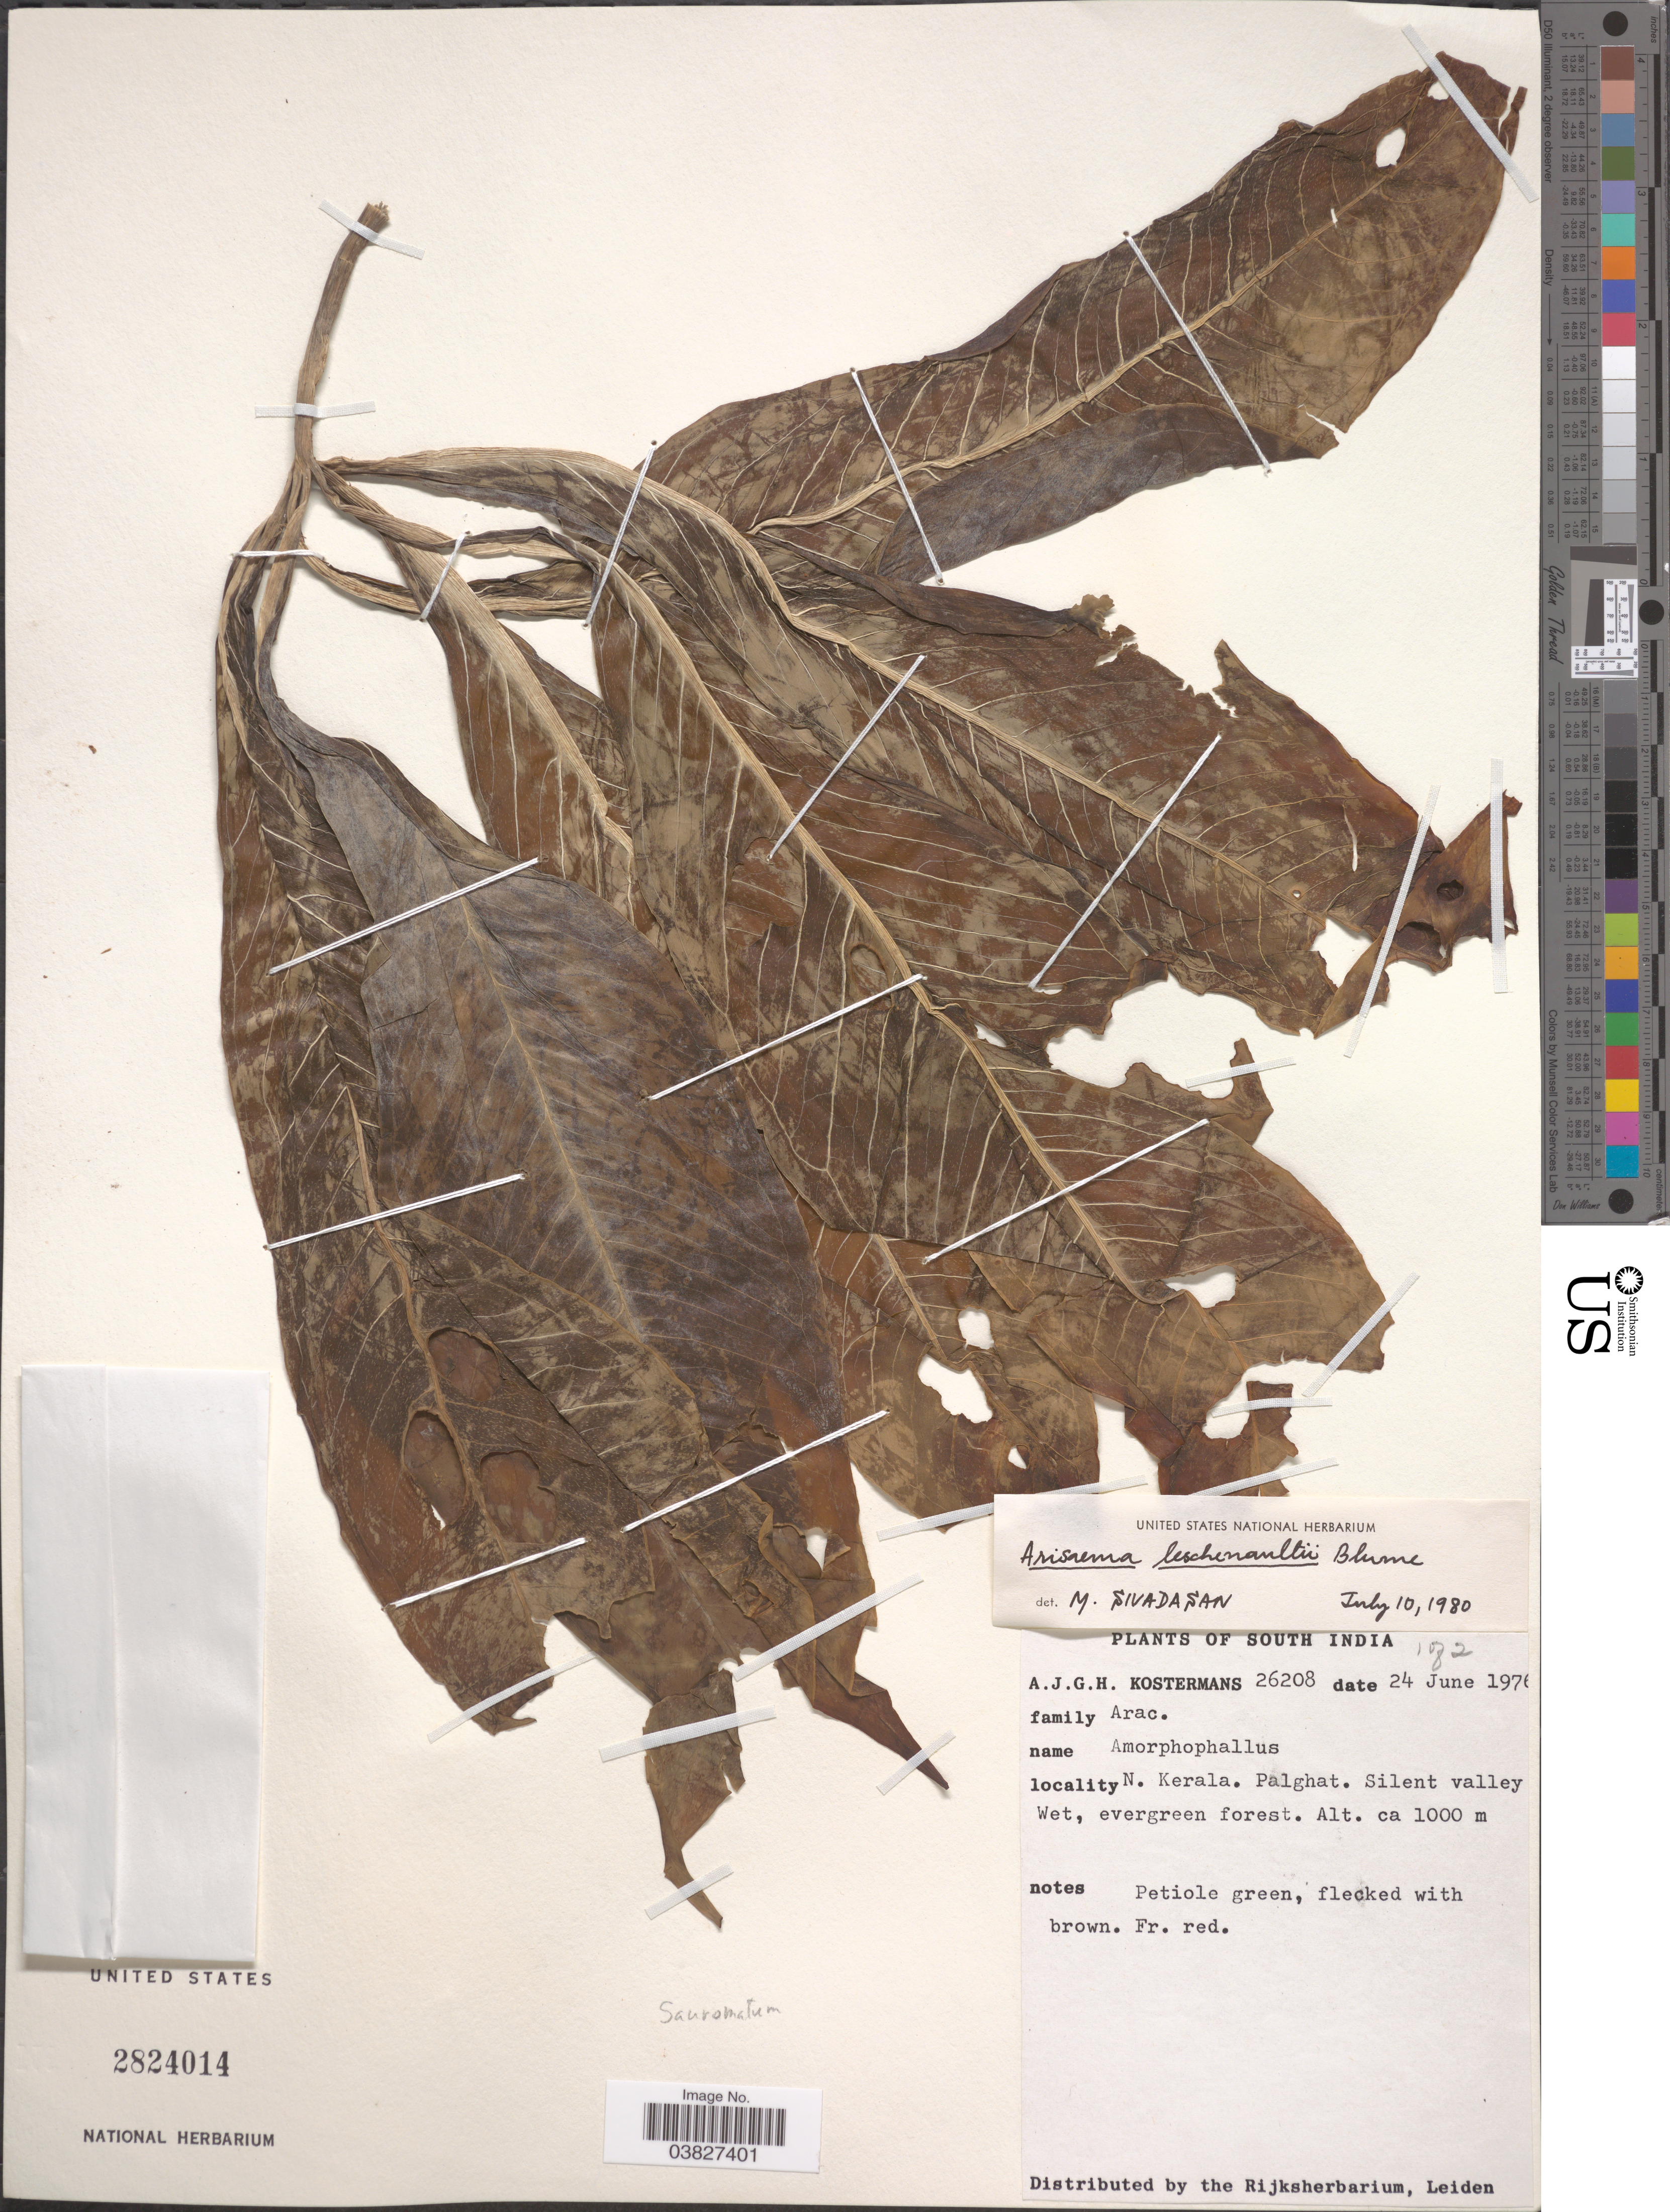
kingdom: Plantae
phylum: Tracheophyta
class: Liliopsida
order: Alismatales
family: Araceae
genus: Arisaema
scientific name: Arisaema leschenaultii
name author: Blume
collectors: A. J. G. Kostermans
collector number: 26208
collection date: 1976-06-24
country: India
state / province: Kerala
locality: South India. N. Kerala. Palghat. Silent valley.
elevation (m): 1000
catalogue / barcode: US 2824014